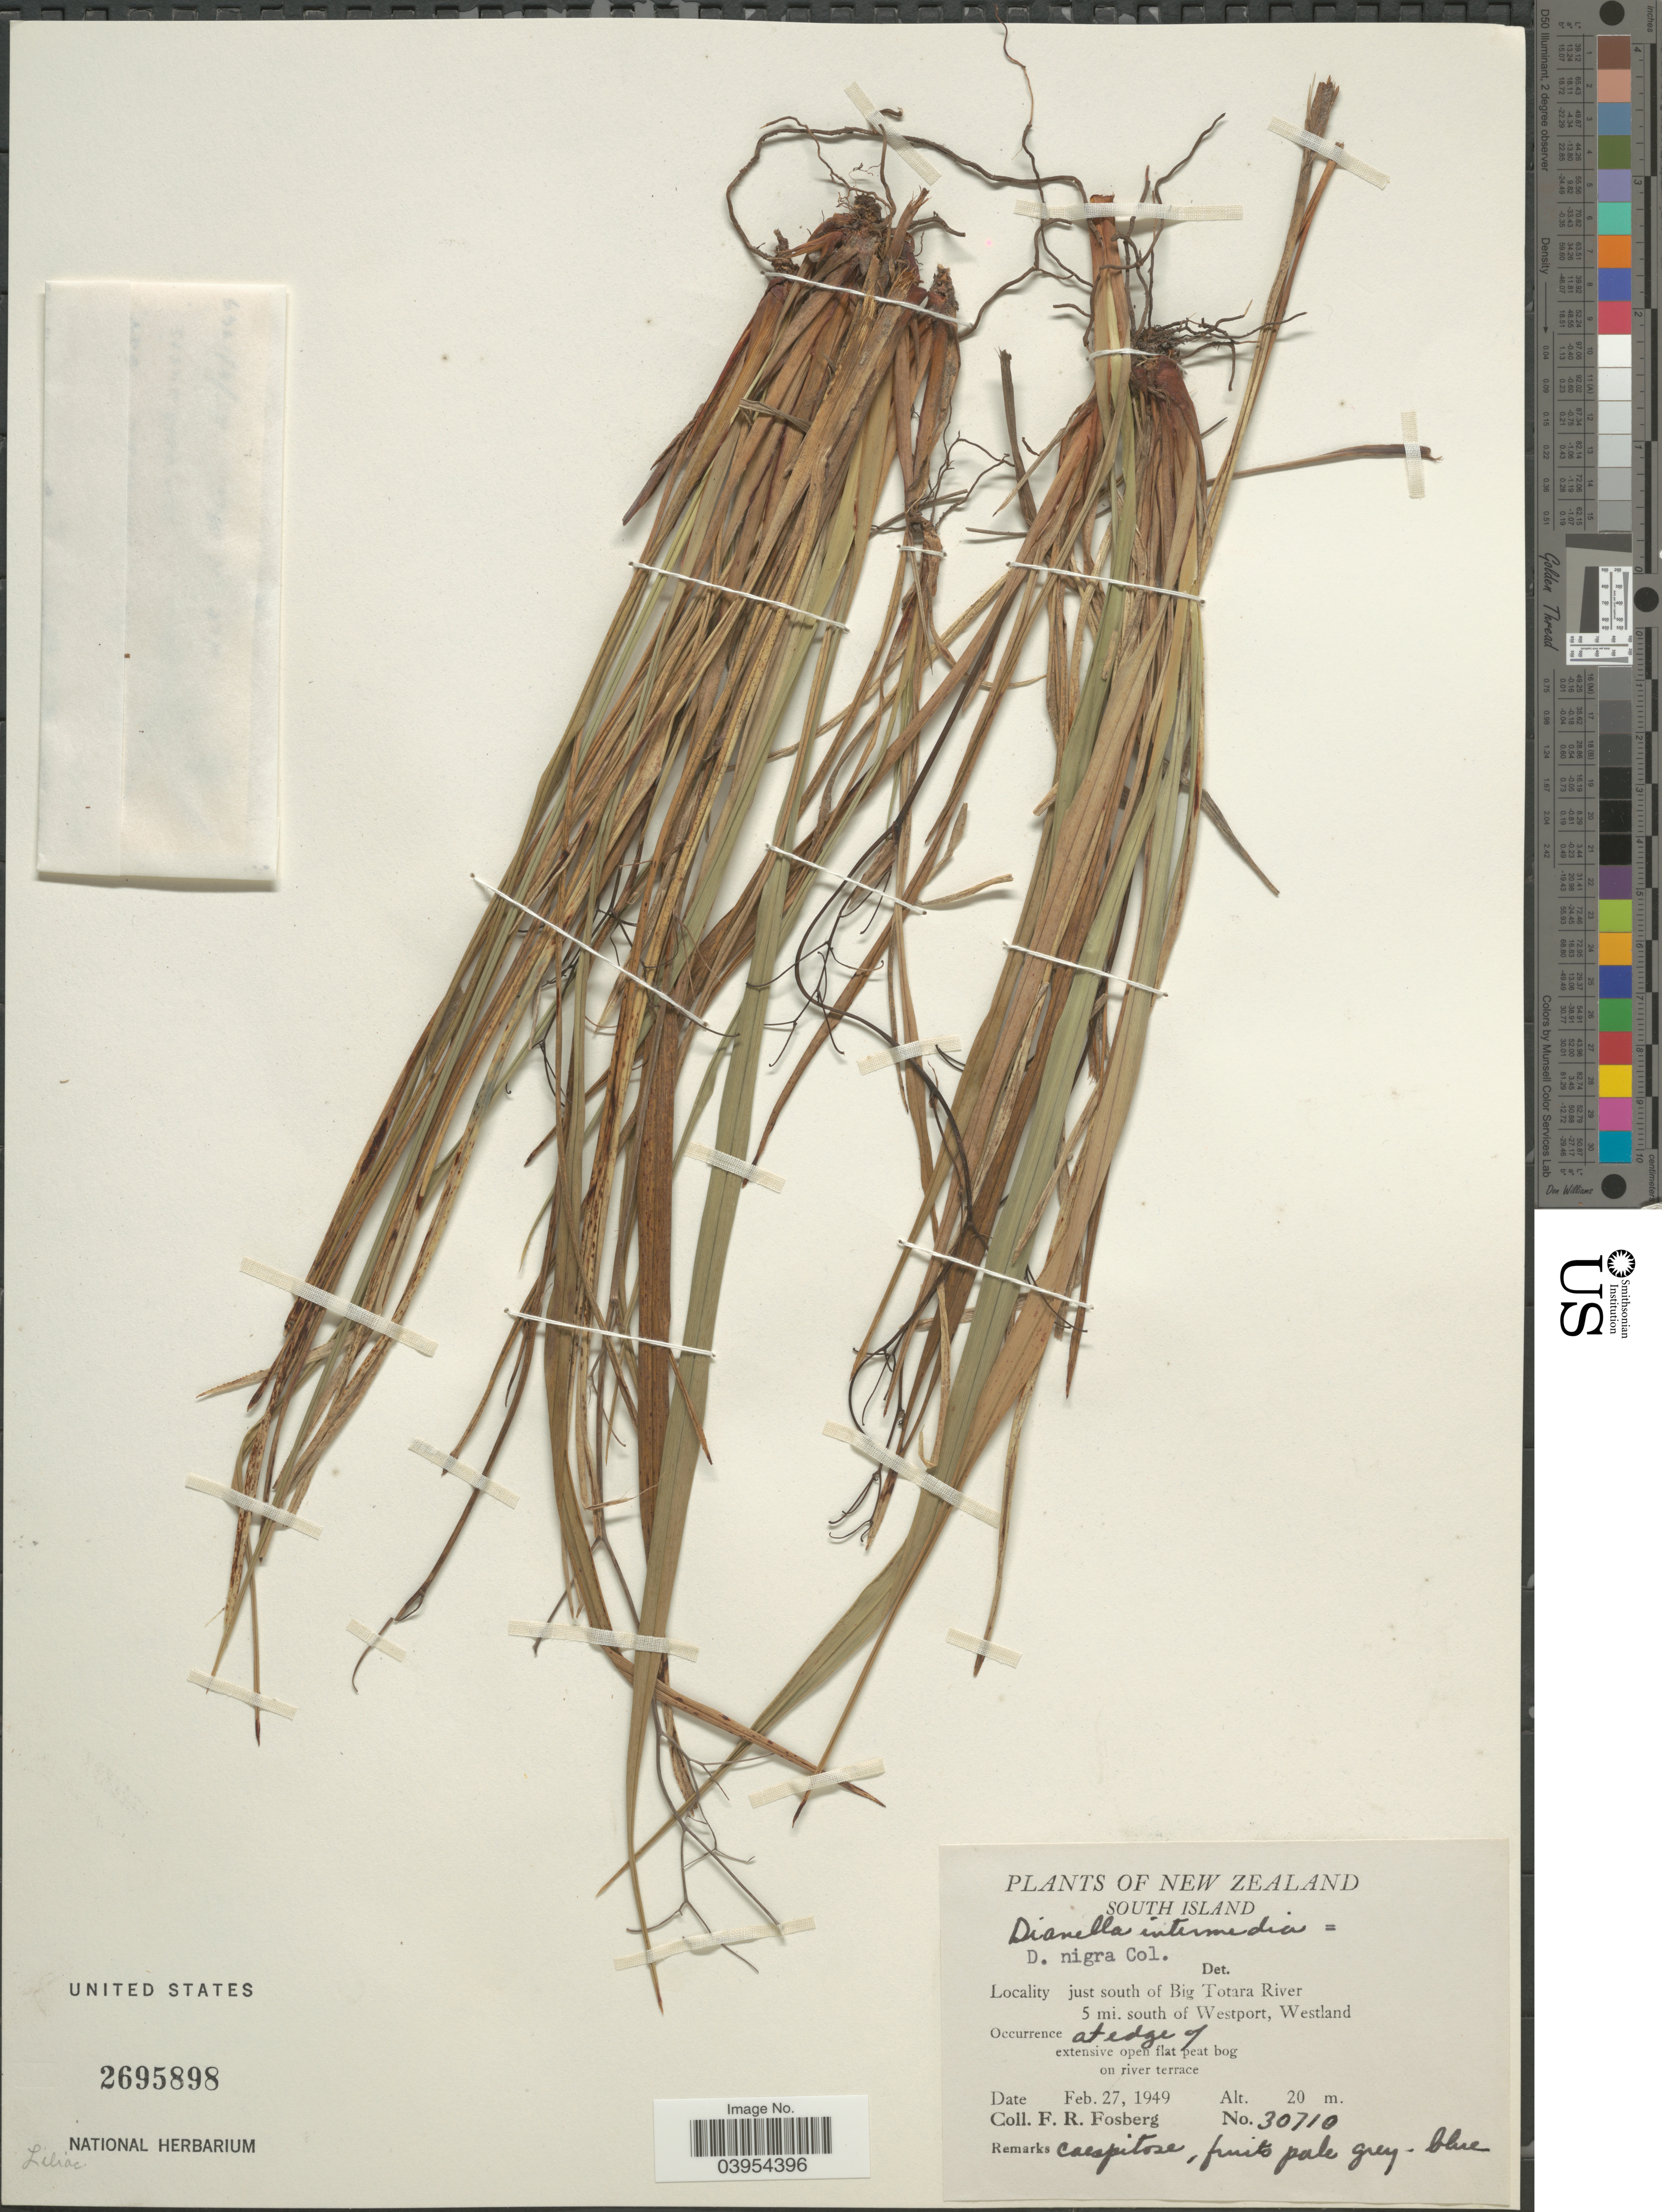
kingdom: Plantae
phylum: Tracheophyta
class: Liliopsida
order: Asparagales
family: Asphodelaceae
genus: Dianella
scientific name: Dianella intermedia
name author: Endl.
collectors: F. R. Fosberg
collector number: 30710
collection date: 1949-02-27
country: New Zealand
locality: South Island. Just south of Big Totara River 5 mi. south of Westport, Westland.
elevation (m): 20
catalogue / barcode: US 2695898